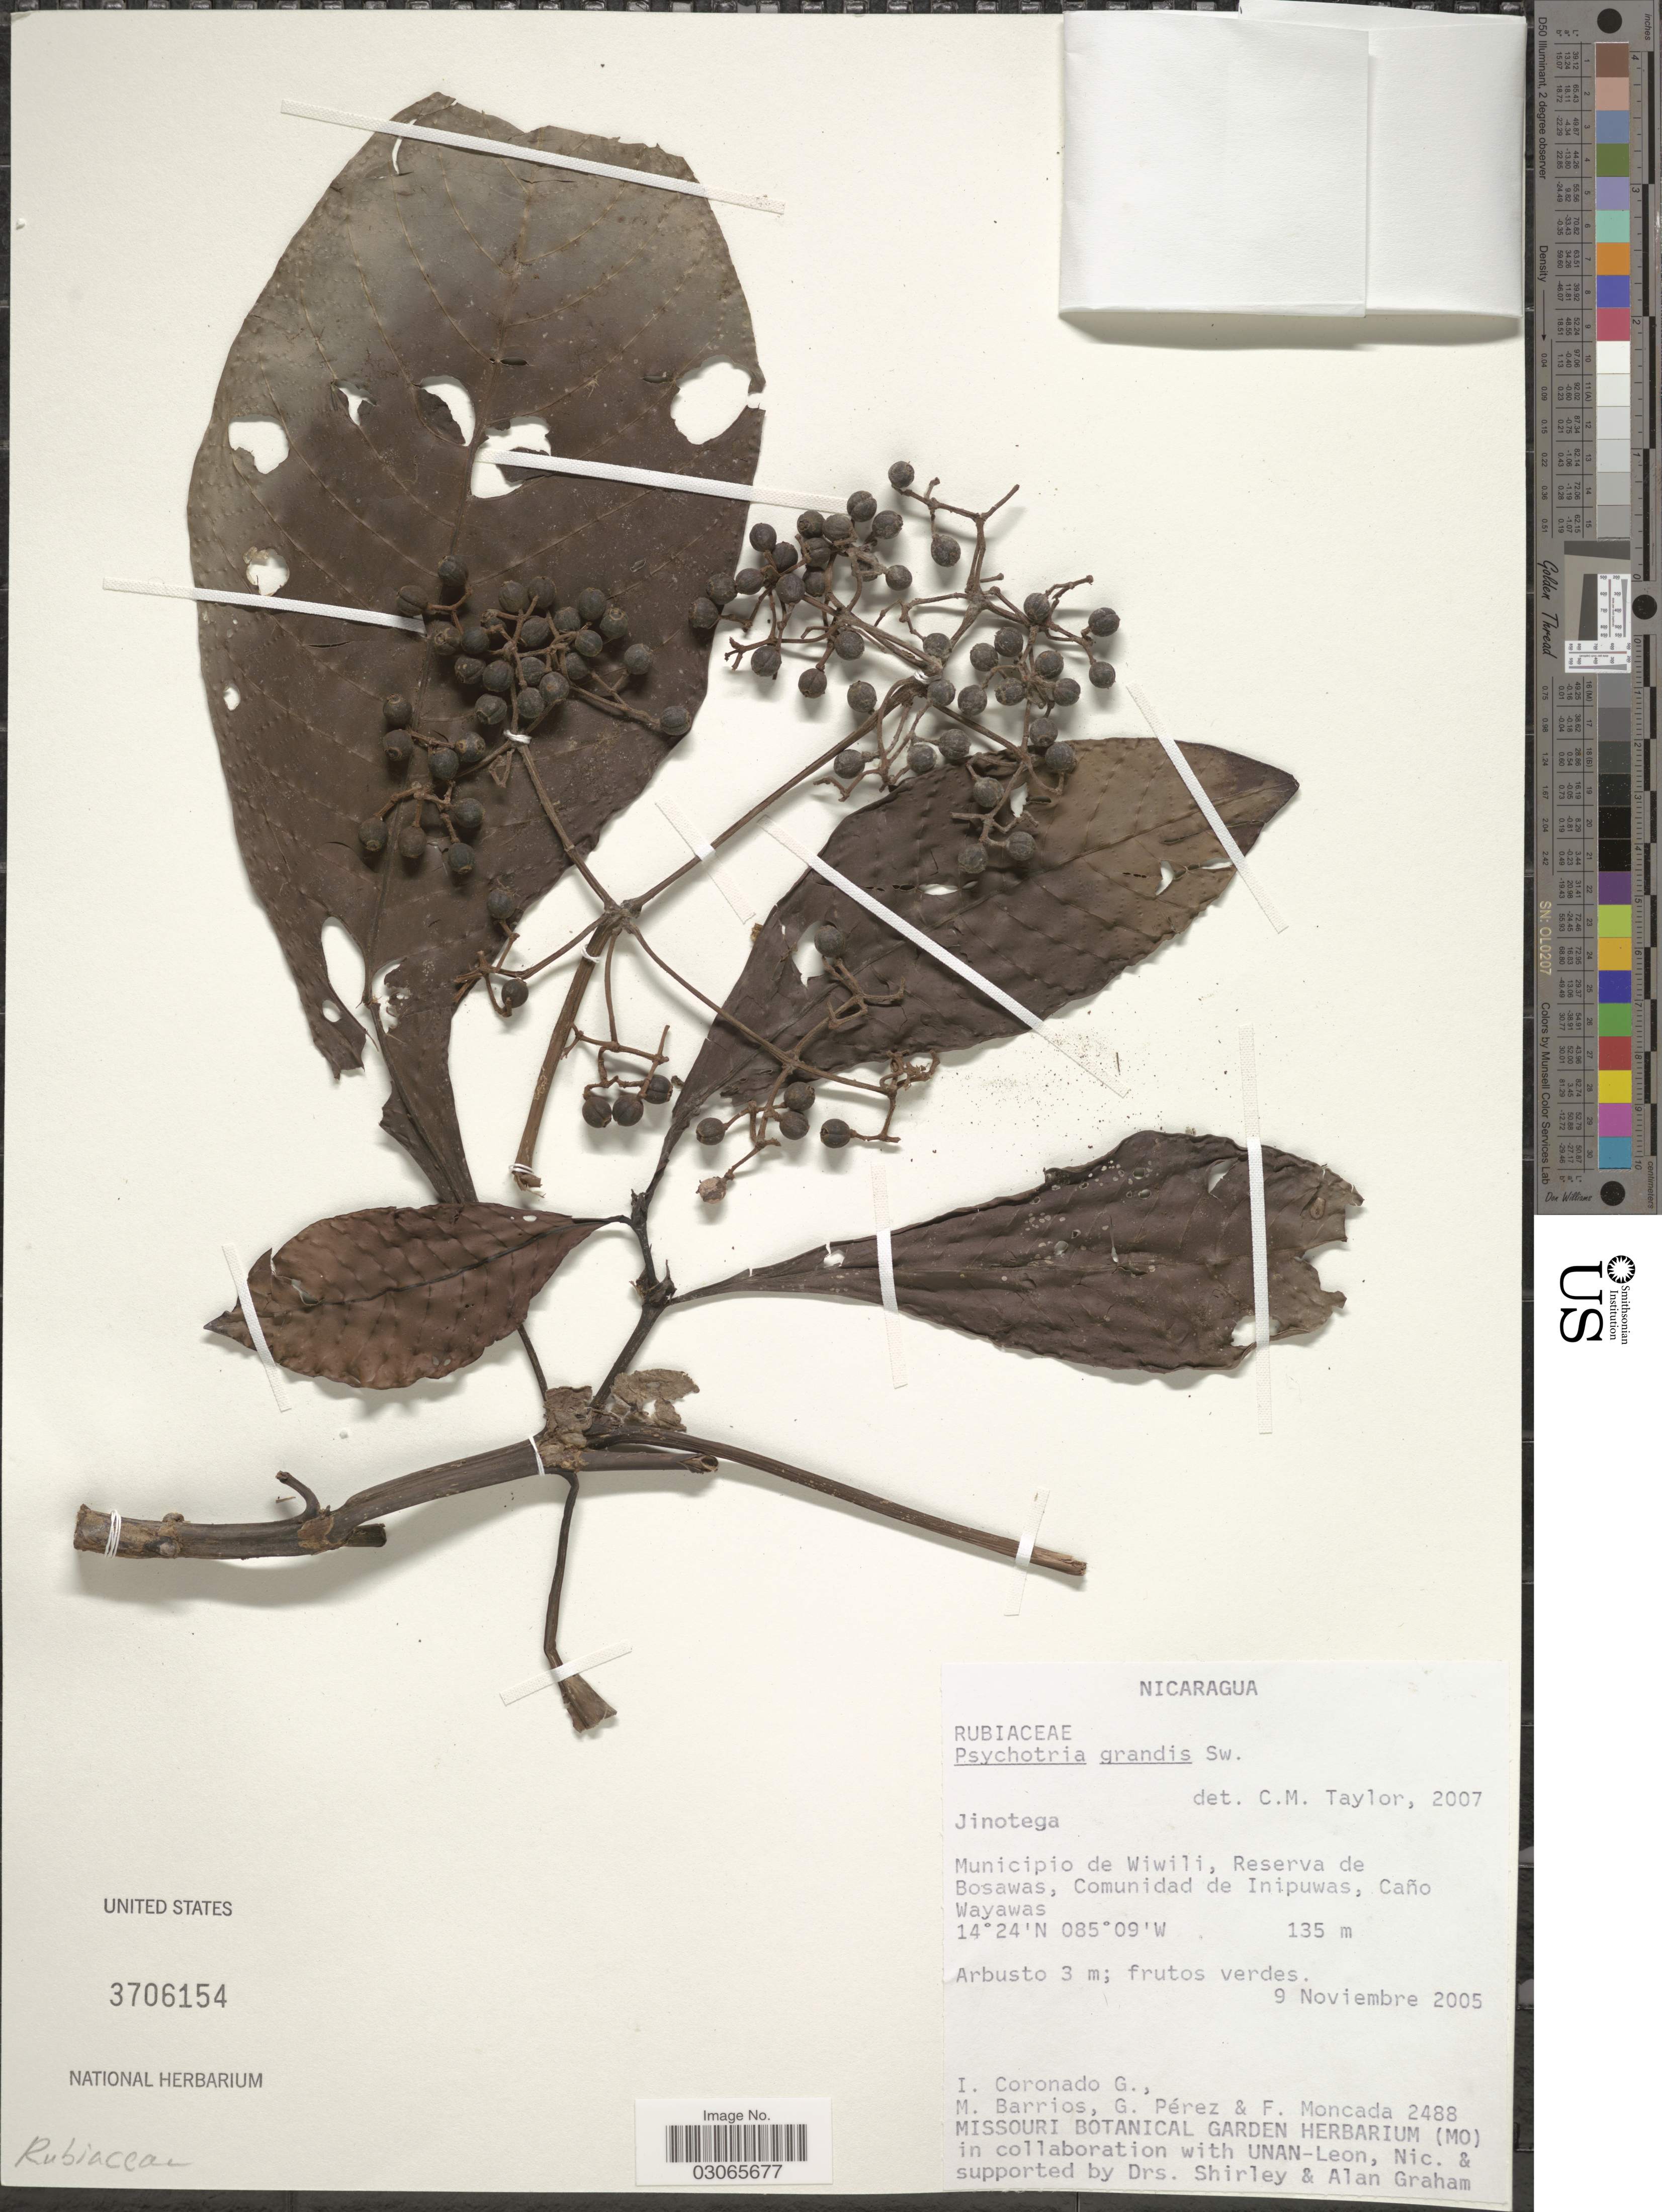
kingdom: Plantae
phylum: Tracheophyta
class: Magnoliopsida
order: Gentianales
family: Rubiaceae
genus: Psychotria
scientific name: Psychotria grandis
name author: Sw.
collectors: I. Coronado, M. Barrios, G. Perez & F. Moncada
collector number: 2488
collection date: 2005-11-09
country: Nicaragua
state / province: Jinotega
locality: Municipio de Wiwili, Reserva de Bosawas, Comunidad de Inpuwas, Caño Wayawas.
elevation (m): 135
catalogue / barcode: US 3706154